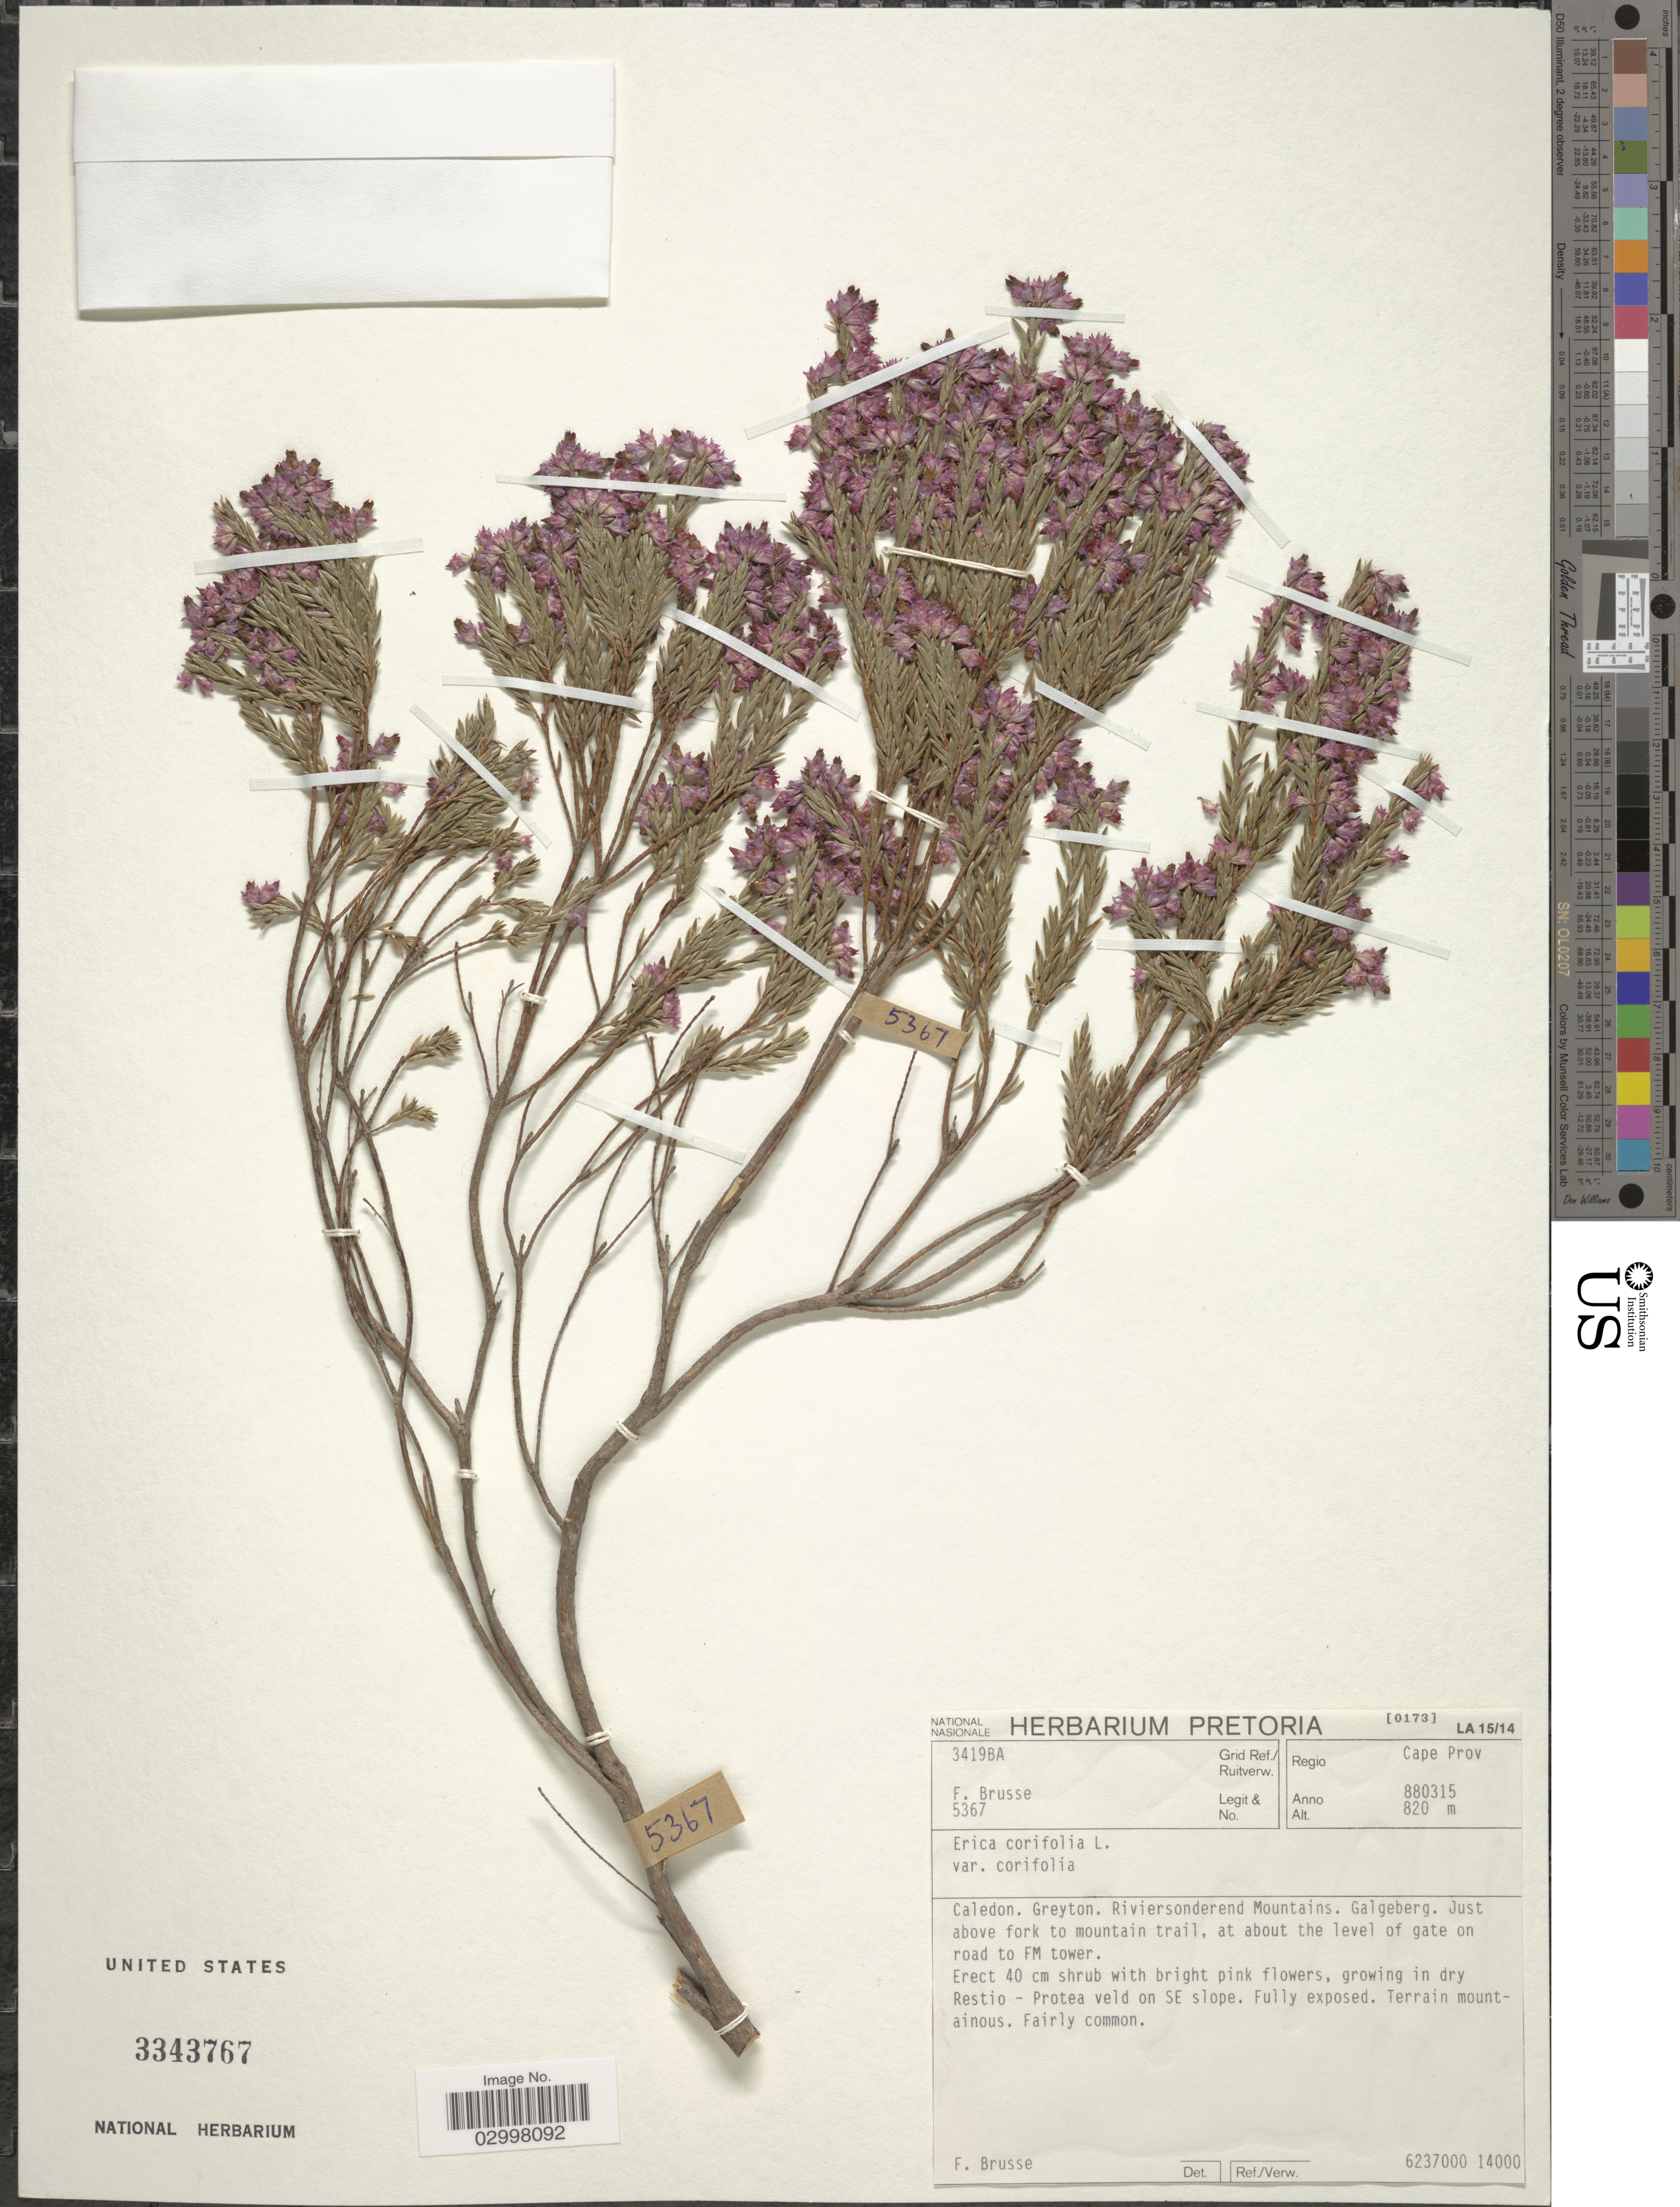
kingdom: Plantae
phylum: Tracheophyta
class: Magnoliopsida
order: Ericales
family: Ericaceae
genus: Erica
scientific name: Erica corifolia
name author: L.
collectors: F. A. Brusse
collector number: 5367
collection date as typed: Transcribed d/m/y: 15/3/88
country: South Africa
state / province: Western Cape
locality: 3419BA Grid Ref./Ruitverw. Regio Cape Prov. Caledon. Greyton. Riviersonderend Mountains. Galgeberg. Just above fork to mountain trail, at about the level of gate on road to FM tower.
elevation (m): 820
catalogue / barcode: US 3343767